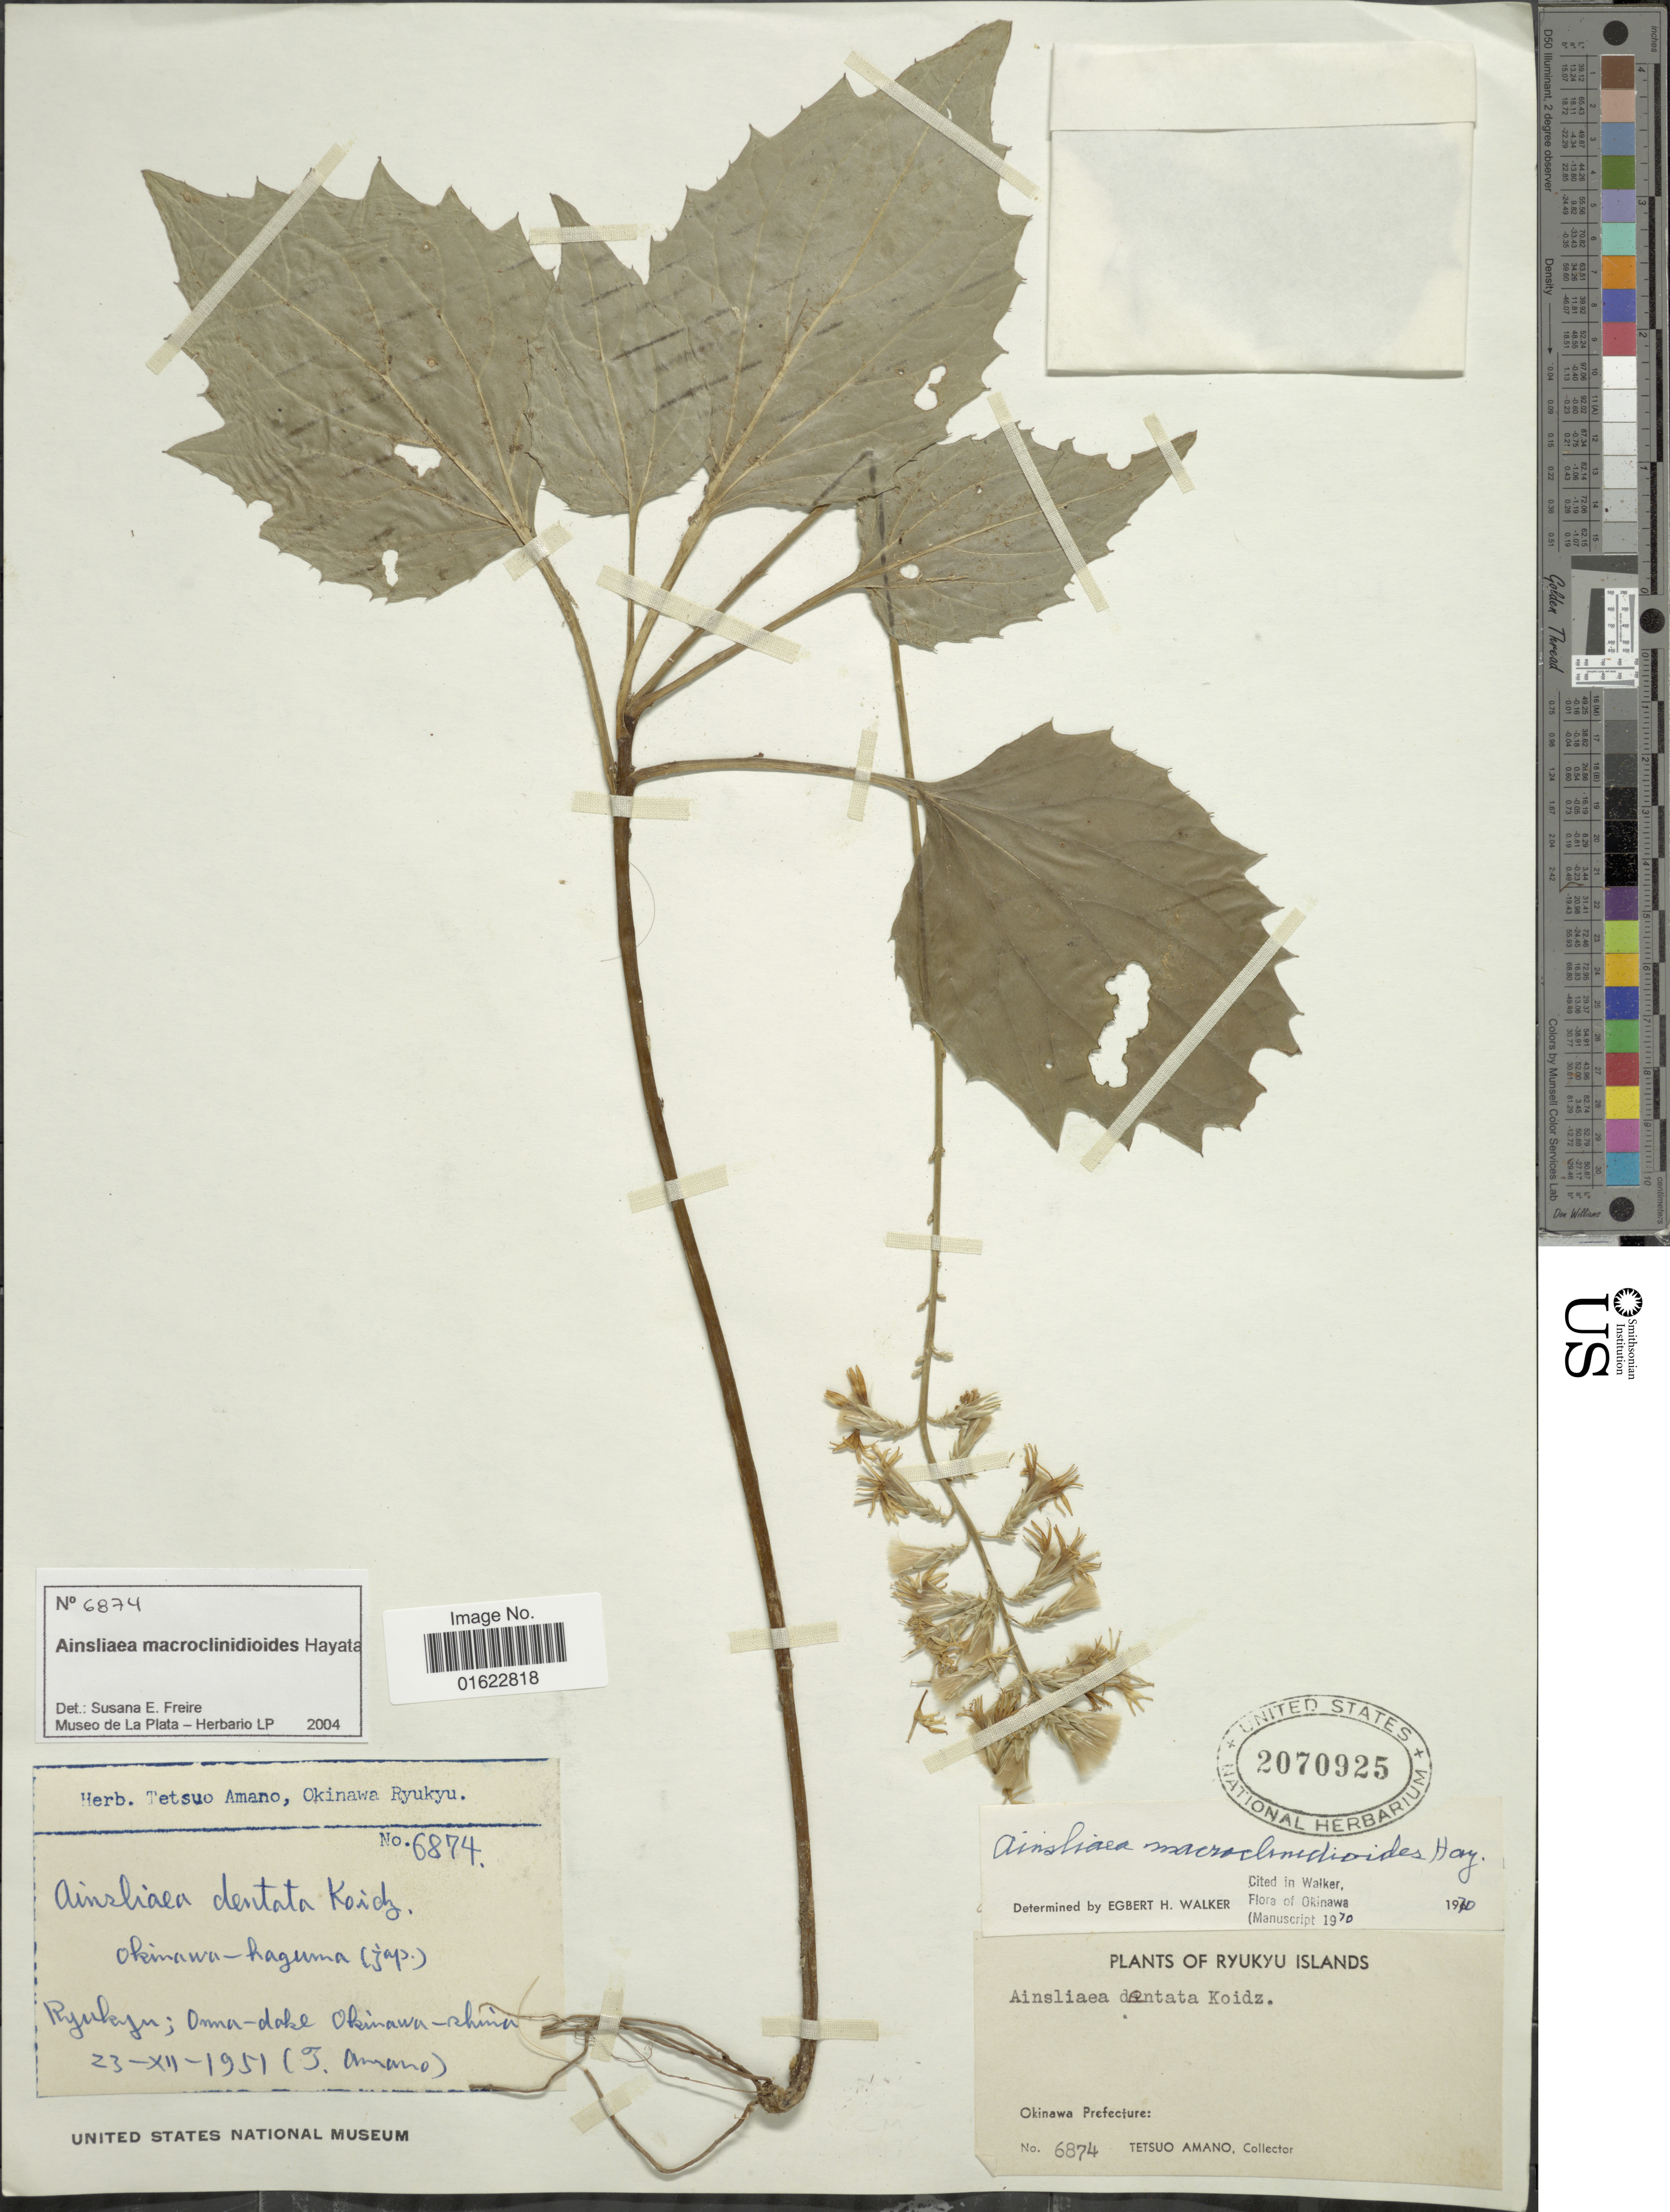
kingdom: Plantae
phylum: Tracheophyta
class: Magnoliopsida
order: Asterales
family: Asteraceae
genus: Ainsliaea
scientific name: Ainsliaea macroclinidioides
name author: Hayata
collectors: T. Amano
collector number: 6874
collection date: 1951-12-23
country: Japan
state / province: Okinawa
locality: Okinawa-haguma (jap.). Ryukyu; Onna-dakl Okinawa-shima, Okinawa Prefecture.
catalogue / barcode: US 2070925